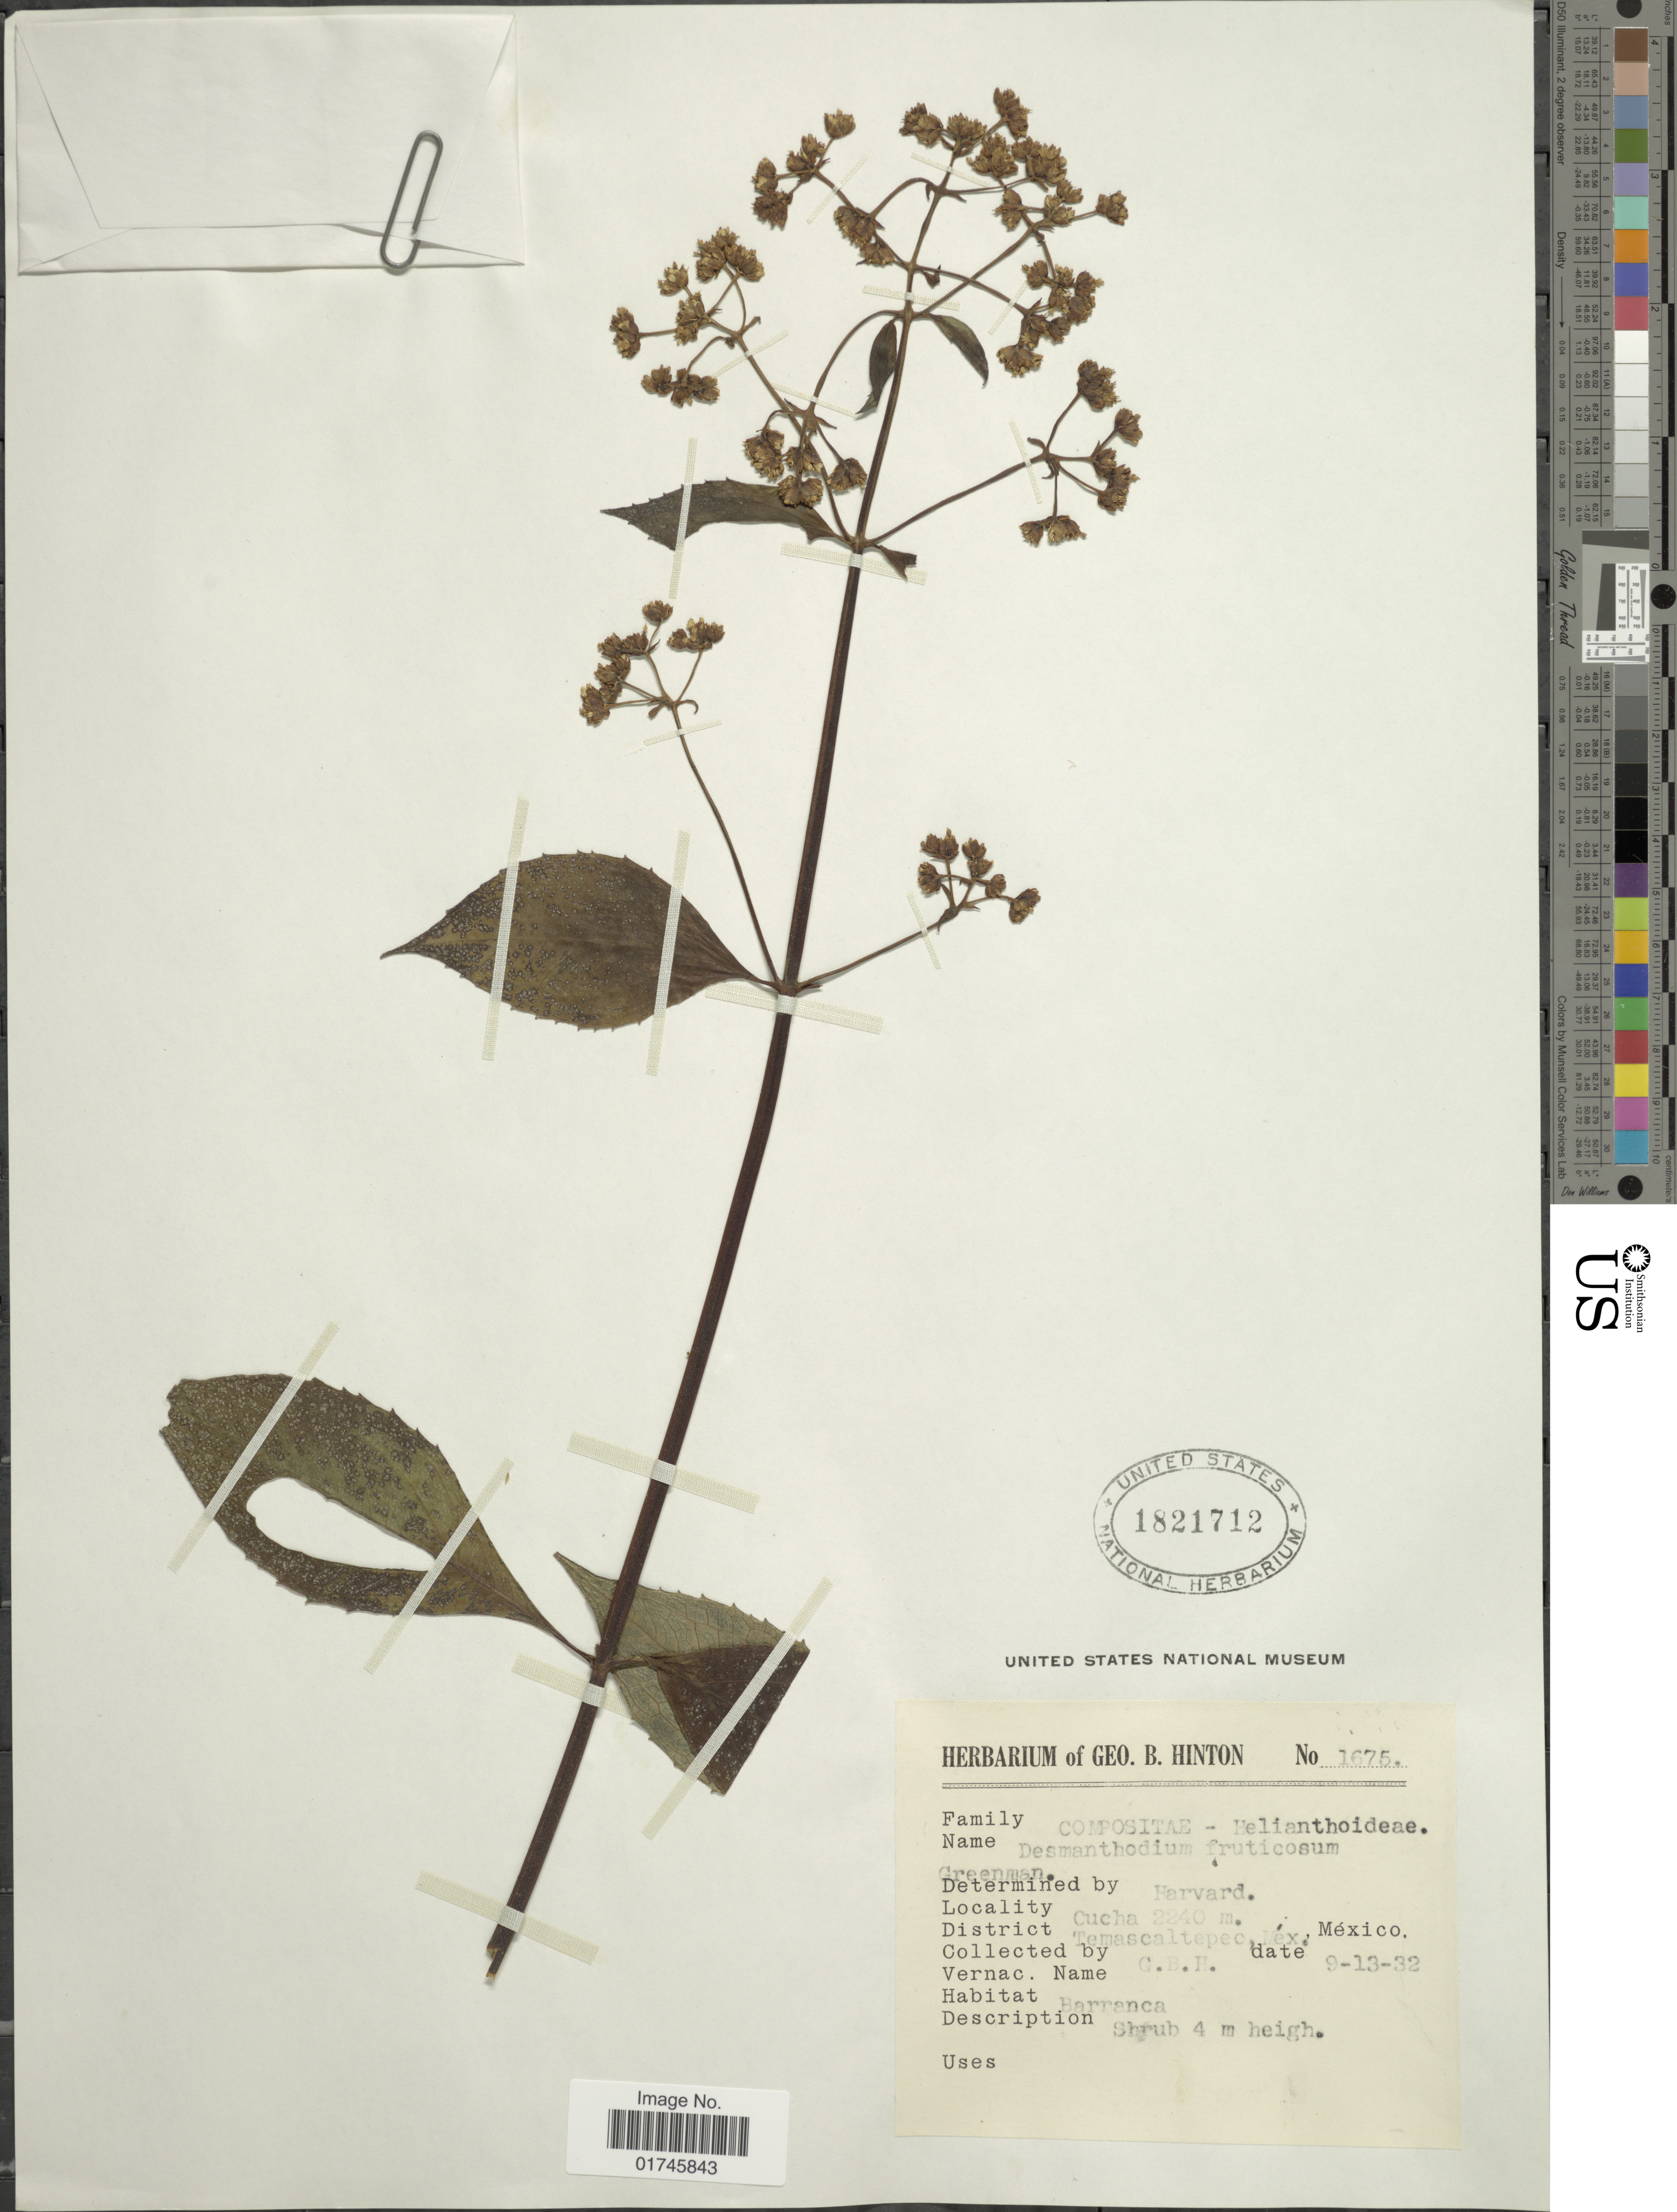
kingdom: Plantae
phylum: Tracheophyta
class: Magnoliopsida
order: Asterales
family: Asteraceae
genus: Desmanthodium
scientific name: Desmanthodium fruticosum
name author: Greenm.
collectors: G. B. Hinton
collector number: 1675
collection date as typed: Transcribed d/m/y: 13/9/32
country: Mexico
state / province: México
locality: Cucha, Temascaltepec.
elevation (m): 2240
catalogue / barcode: US 1821712